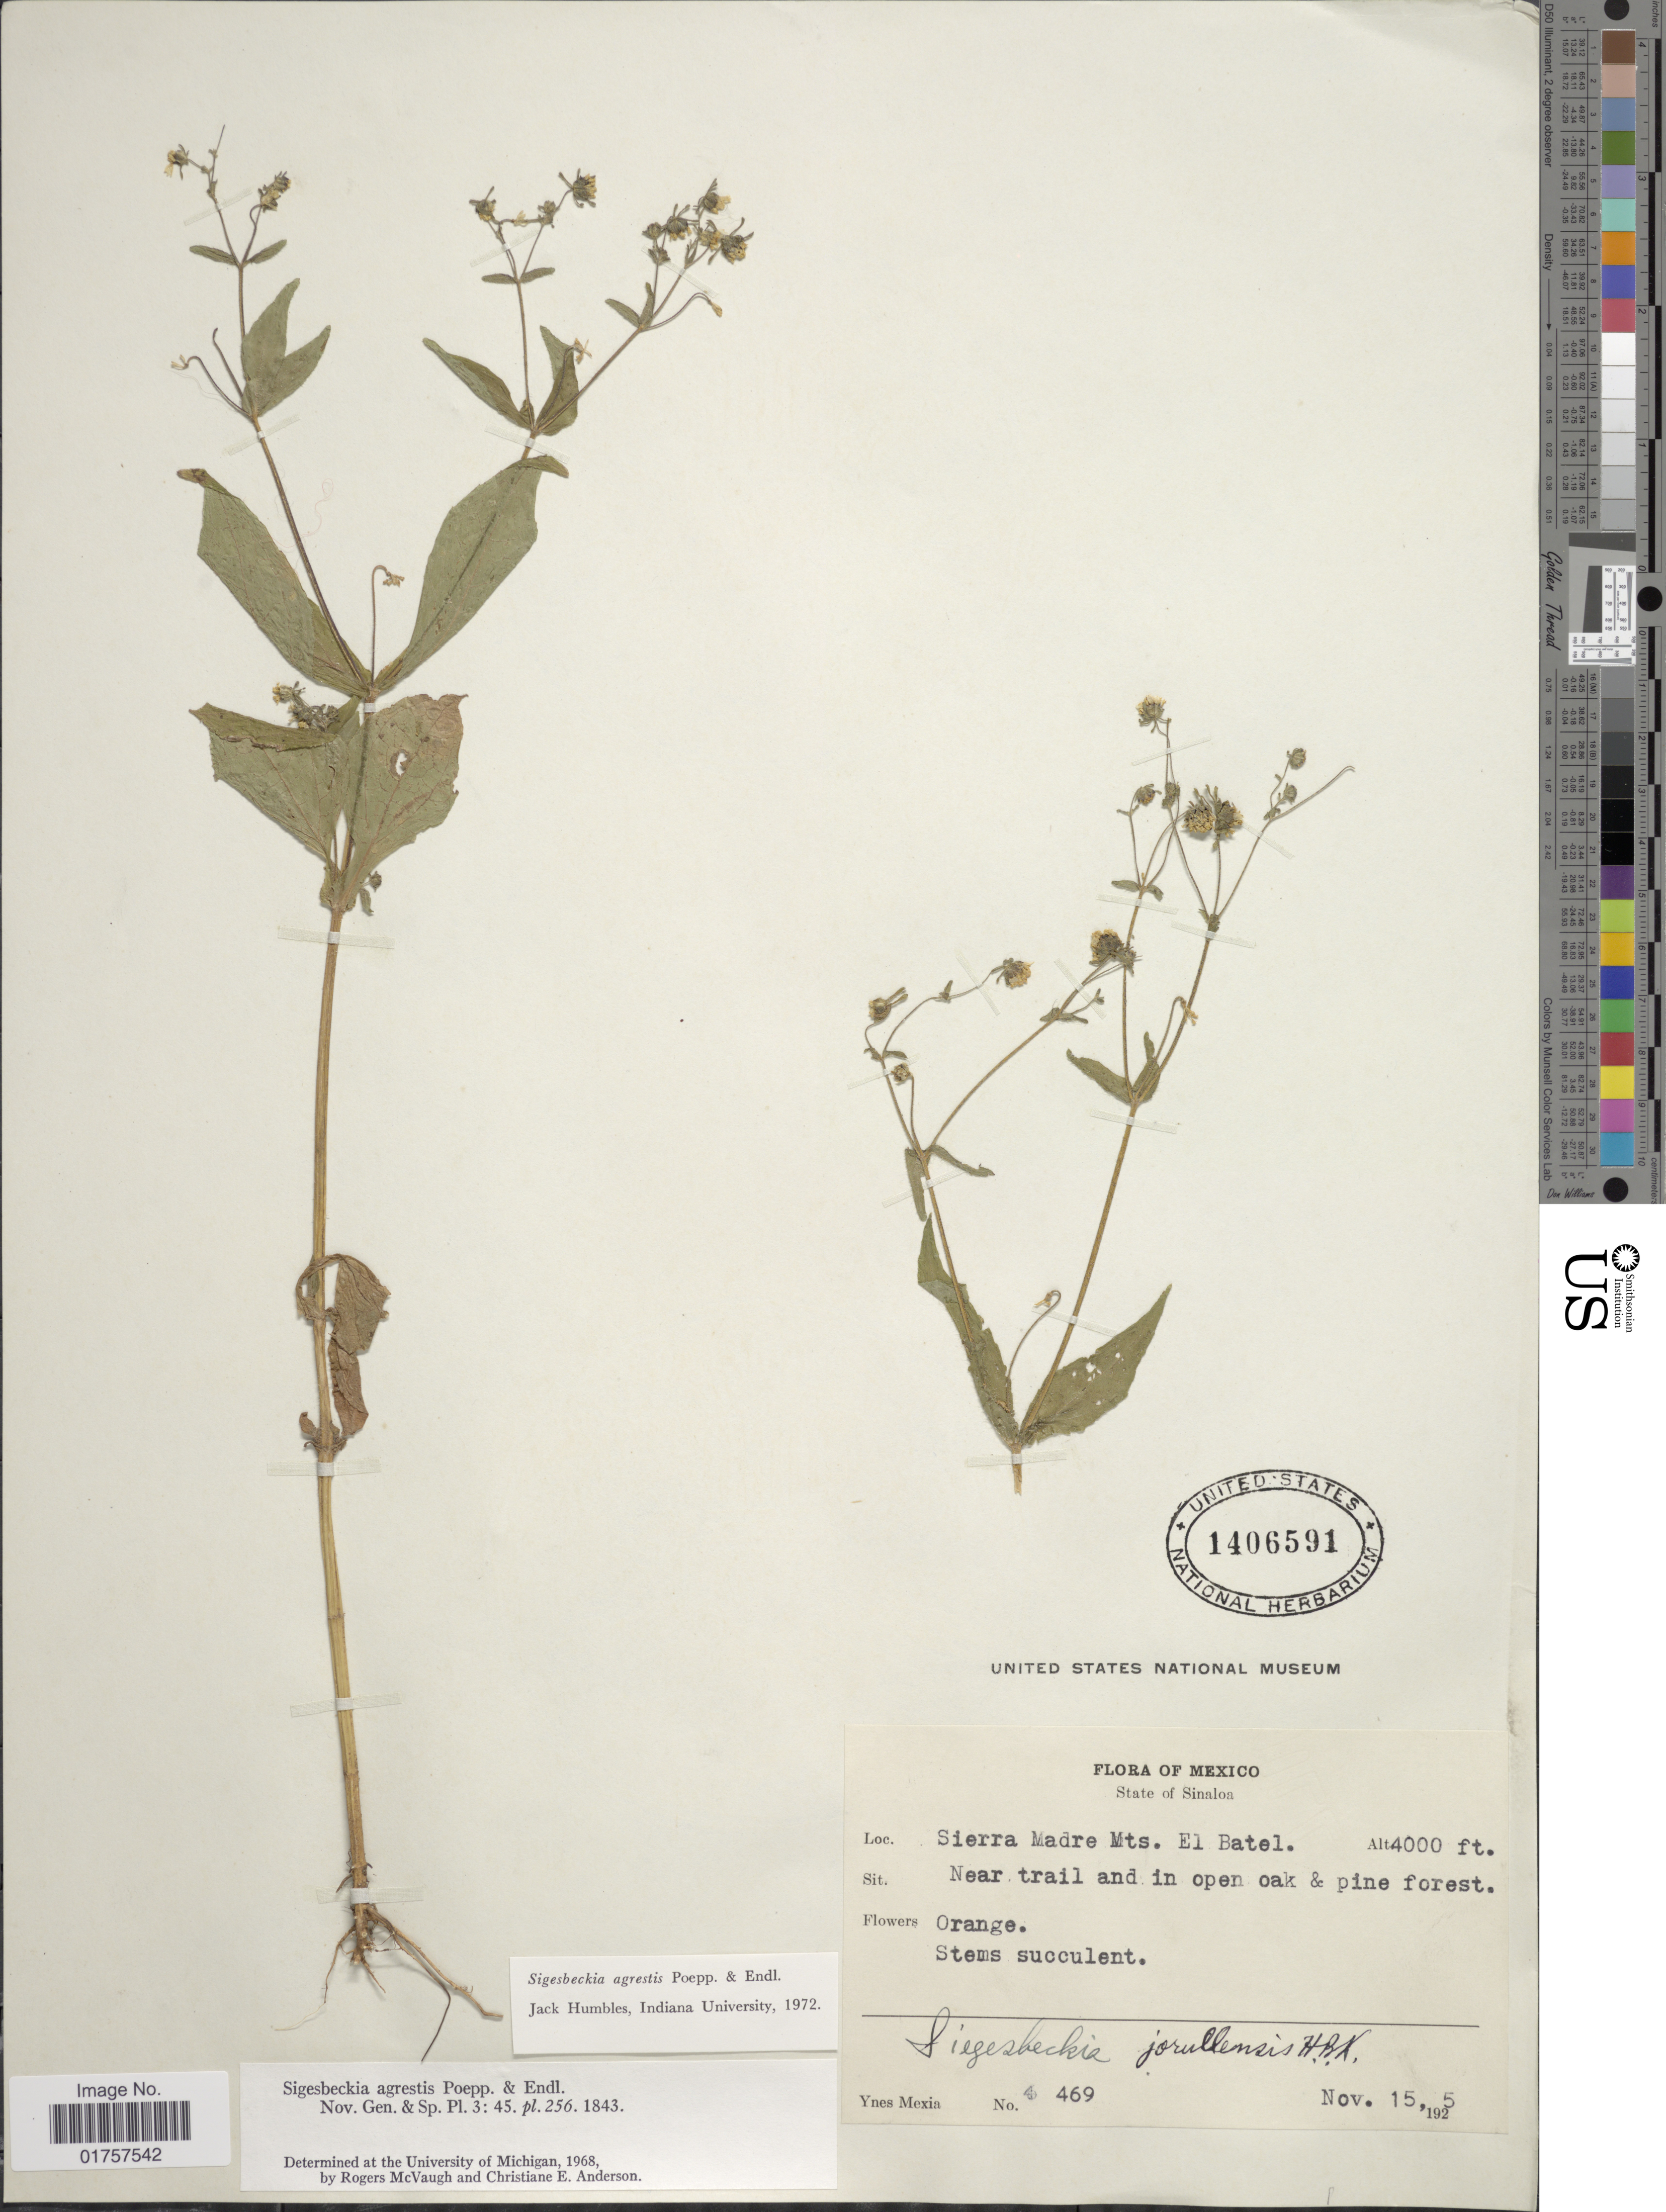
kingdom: Plantae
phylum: Tracheophyta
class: Magnoliopsida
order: Asterales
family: Asteraceae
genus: Sigesbeckia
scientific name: Sigesbeckia agrestis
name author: Poepp.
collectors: Y. Mexia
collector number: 469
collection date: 1925-11-15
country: Mexico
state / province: Sinaloa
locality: Sierra Madre Mts. El Batel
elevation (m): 1219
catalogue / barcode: US 1406591